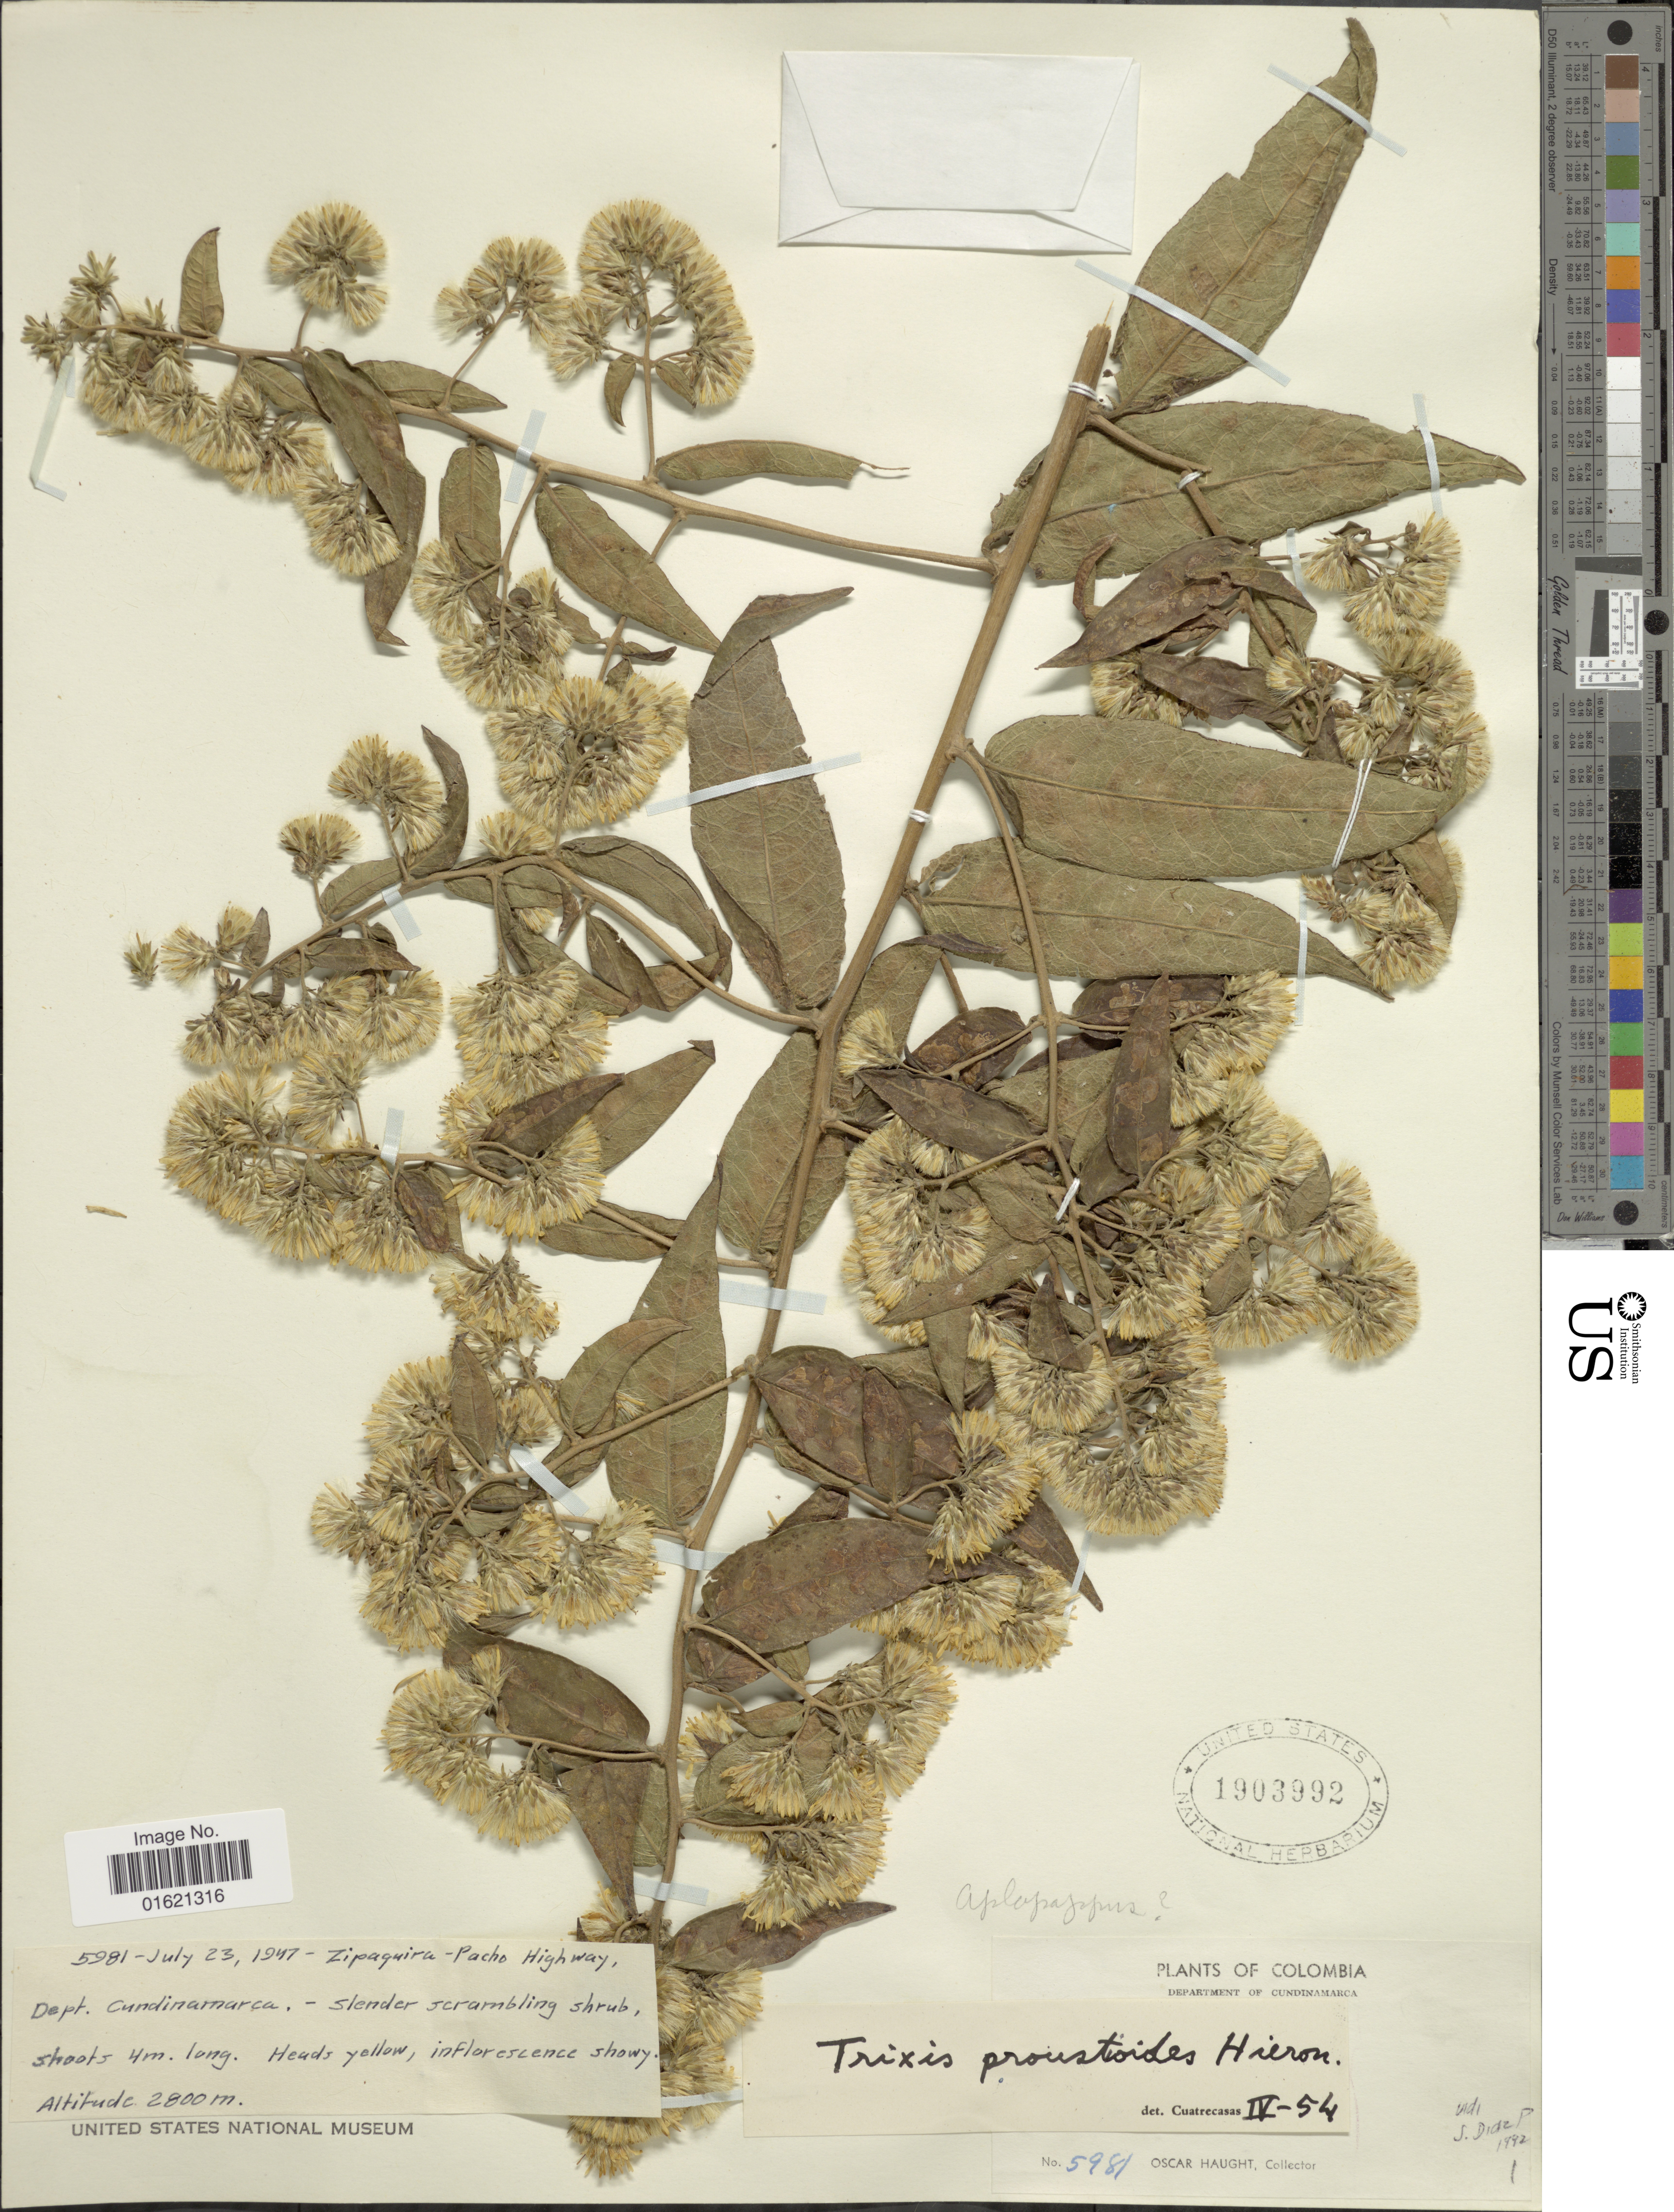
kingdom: Plantae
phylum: Tracheophyta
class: Magnoliopsida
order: Asterales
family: Asteraceae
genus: Trixis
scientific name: Trixis proustioides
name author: Hieron.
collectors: O. L. Haught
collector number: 5981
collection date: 1947-07-23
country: Colombia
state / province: Cundinamarca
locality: Department of Cundinamarca. Zipaquira, Pacho Highway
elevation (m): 2800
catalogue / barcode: US 1903992